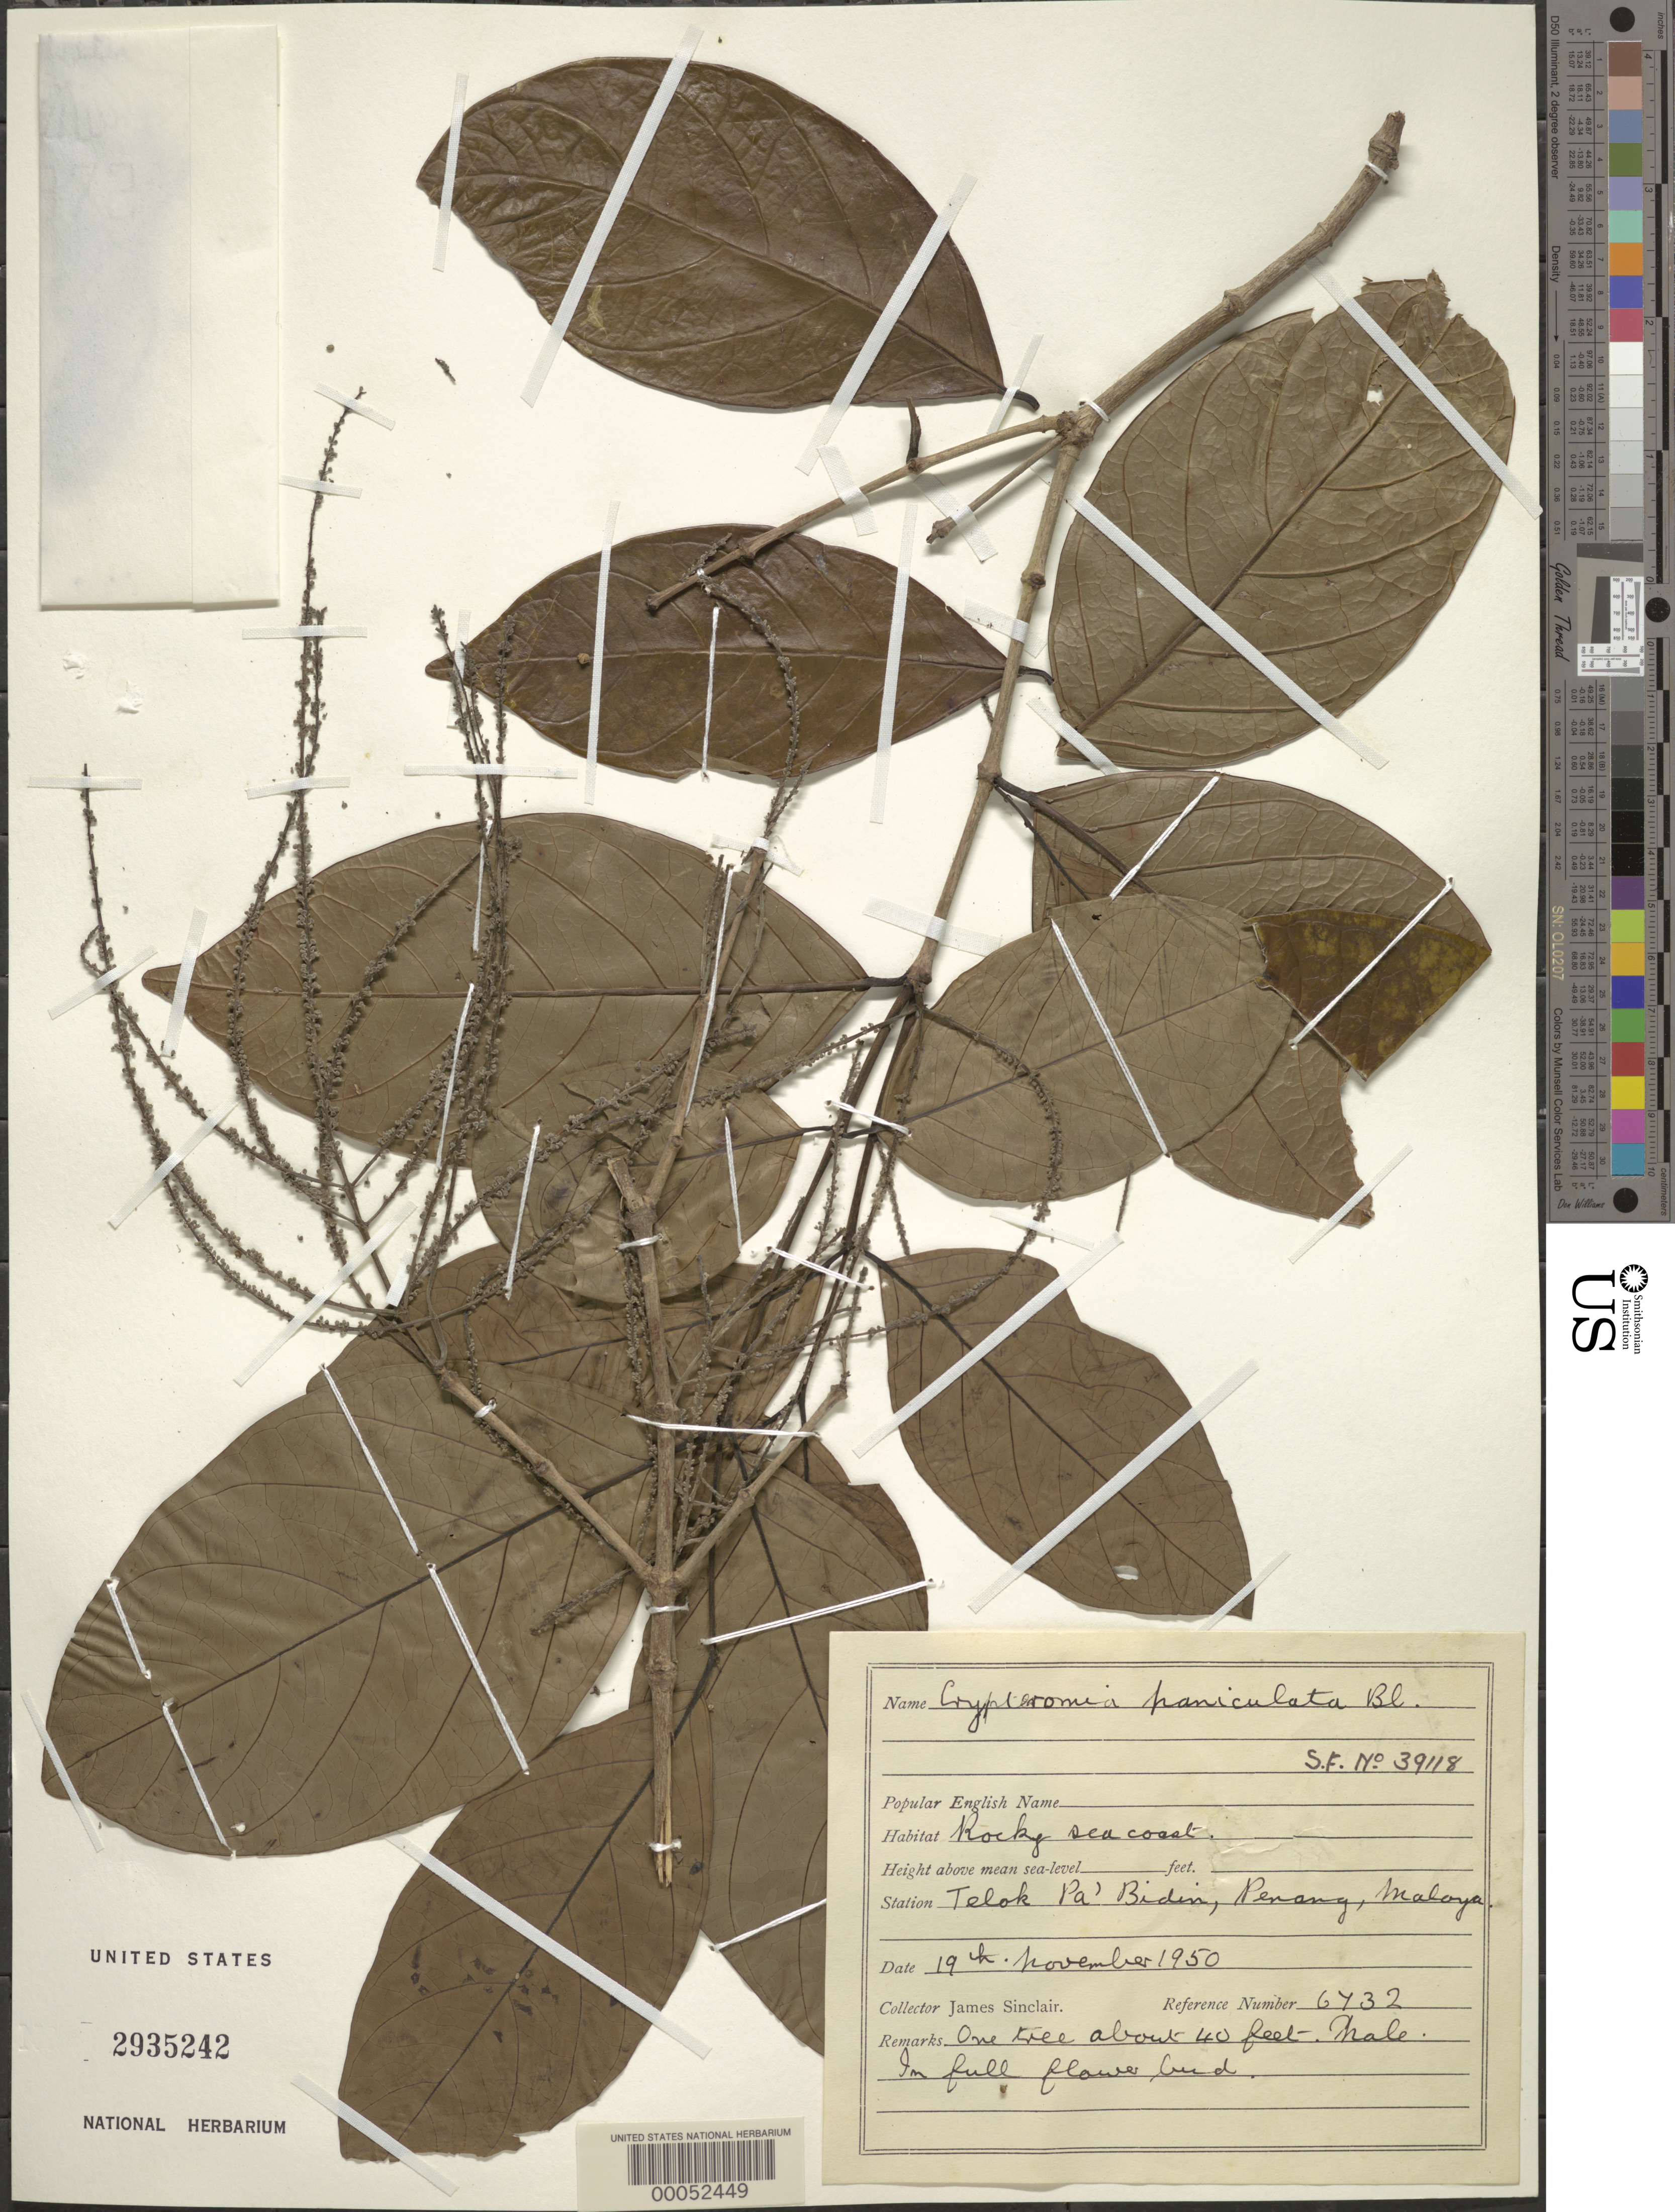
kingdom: Plantae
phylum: Tracheophyta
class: Magnoliopsida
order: Myrtales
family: Crypteroniaceae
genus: Crypteronia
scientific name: Crypteronia paniculata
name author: Blume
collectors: J. Sinclair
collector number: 6732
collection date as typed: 19 Nov 1950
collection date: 1950-11-19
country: Malaysia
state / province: Pulau Pinang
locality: Telok pa' bidin [Malay Peninsula]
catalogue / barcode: US 2935242